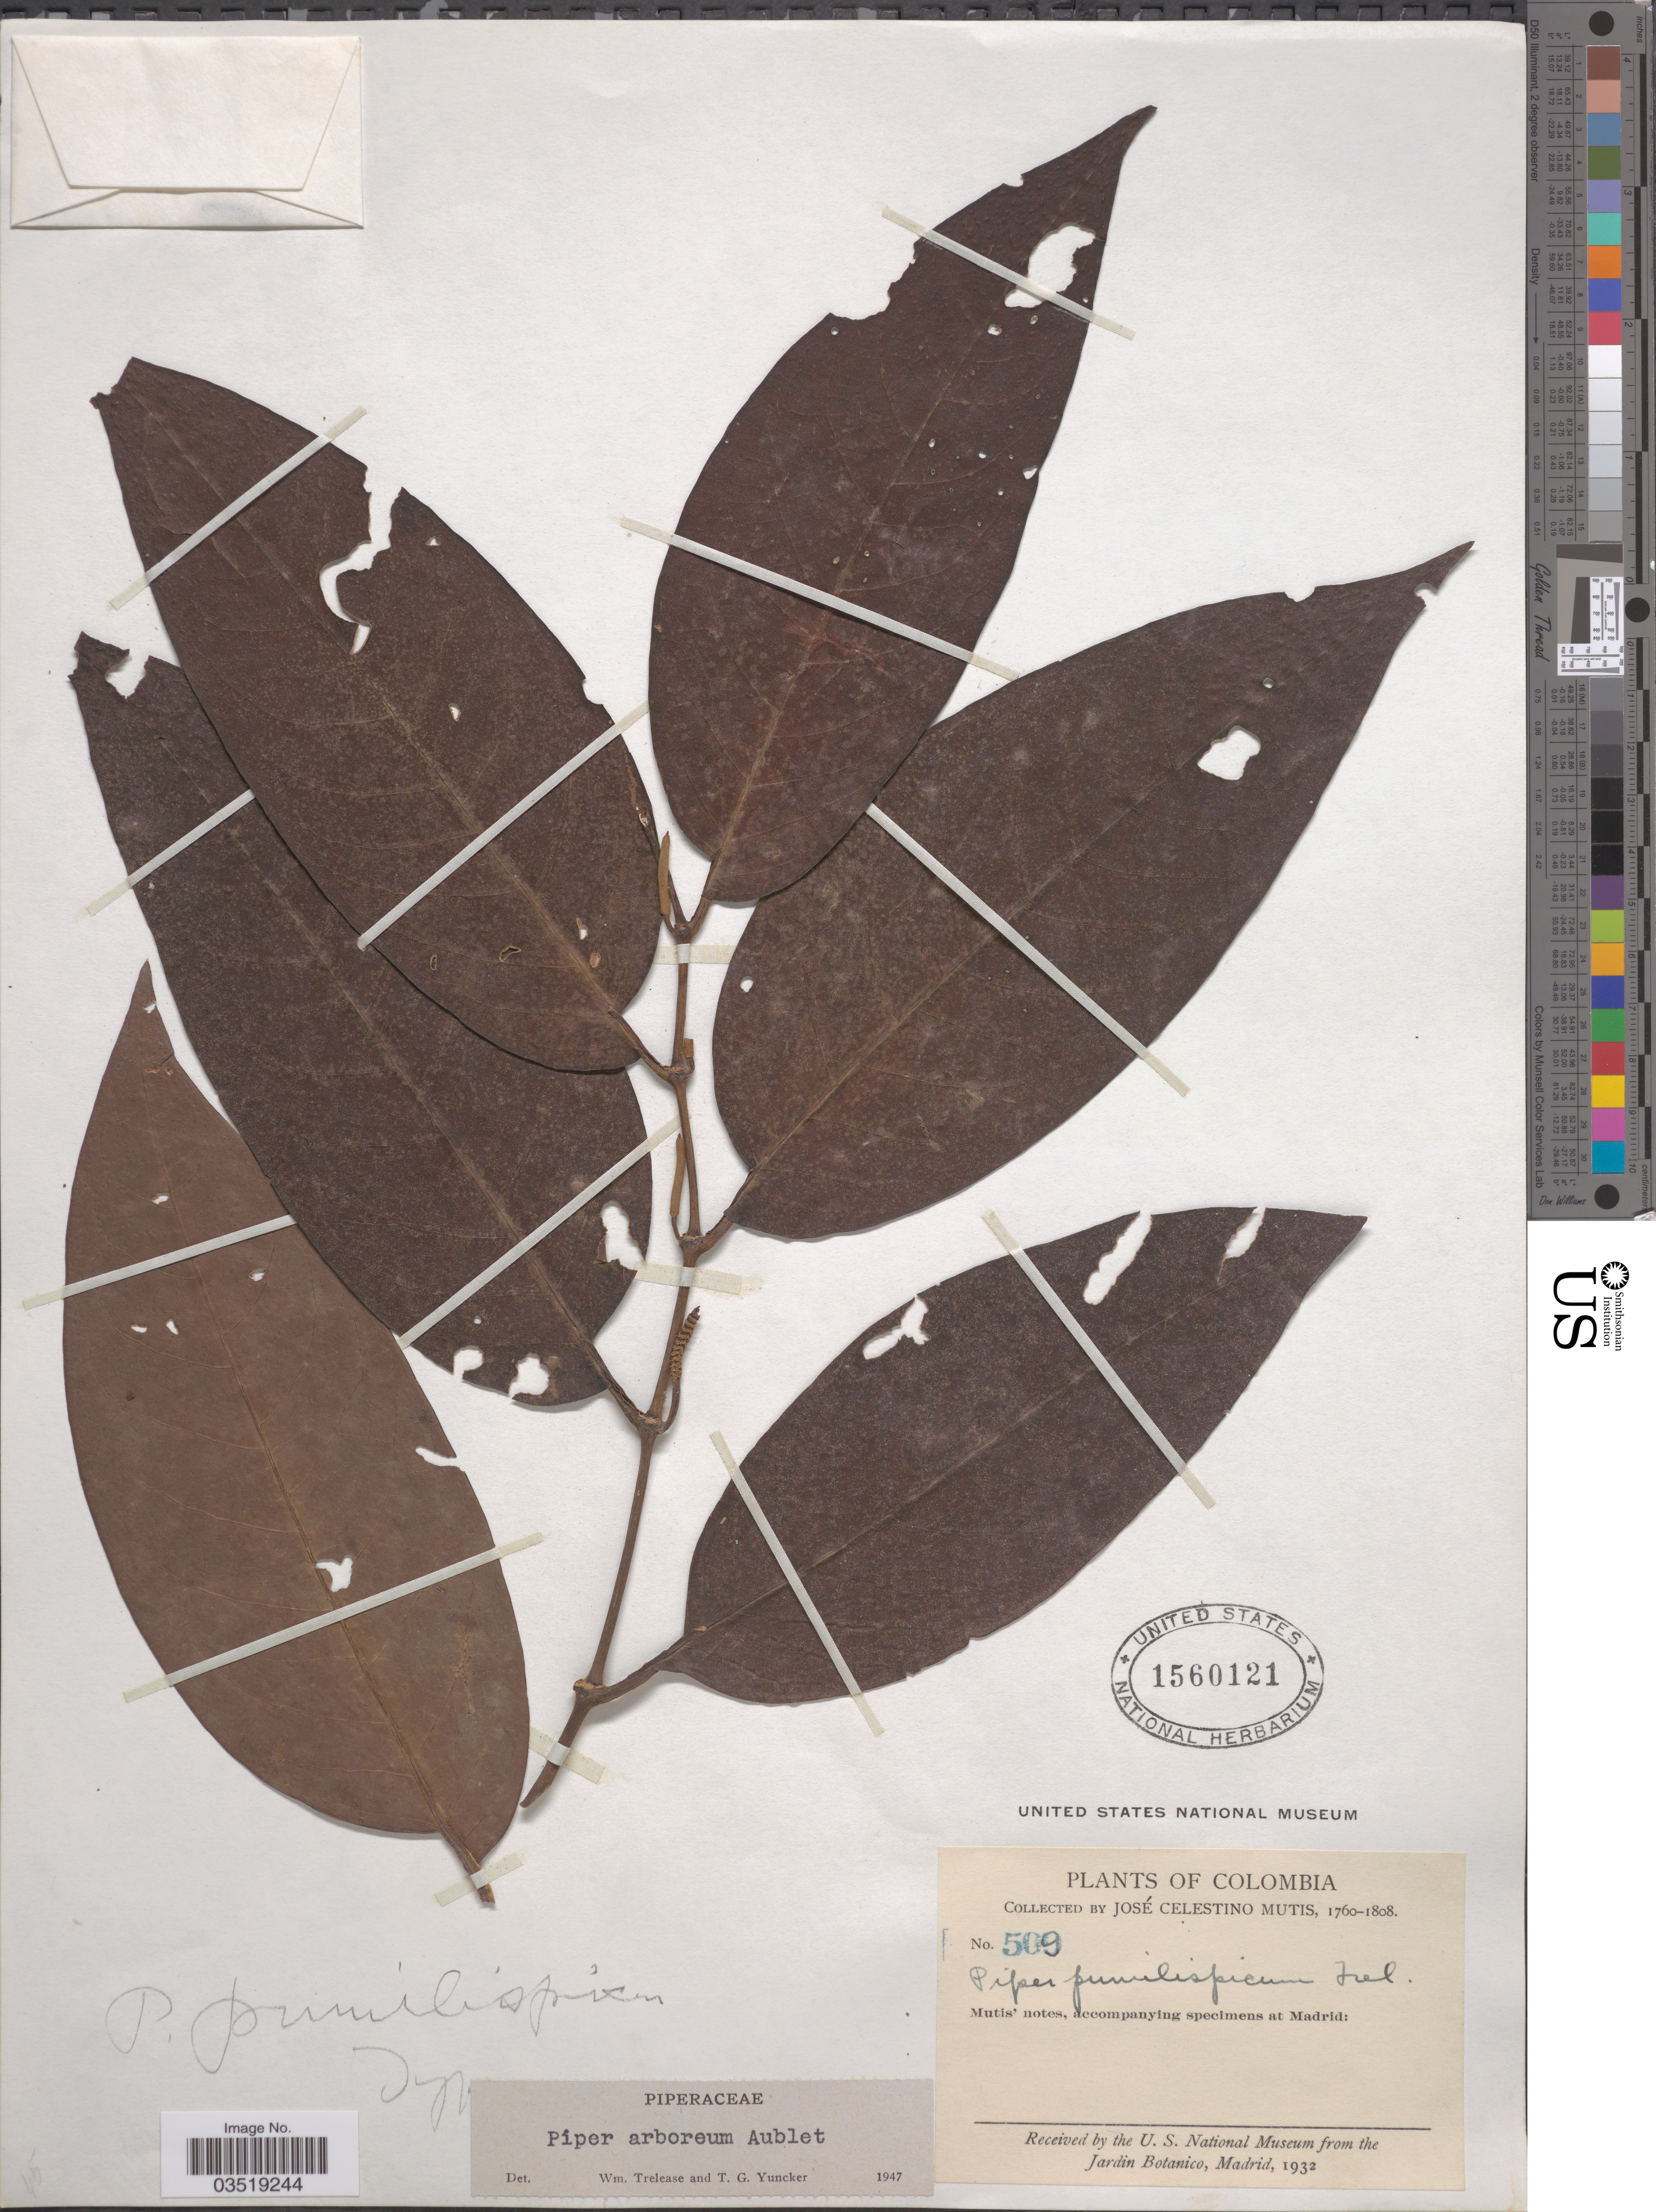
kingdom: Plantae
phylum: Tracheophyta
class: Magnoliopsida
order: Piperales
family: Piperaceae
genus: Piper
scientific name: Piper arboreum var. arboreum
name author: Aubl.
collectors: J. C. B. Mutis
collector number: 509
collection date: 1760/1808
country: Colombia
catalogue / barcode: US 1560121